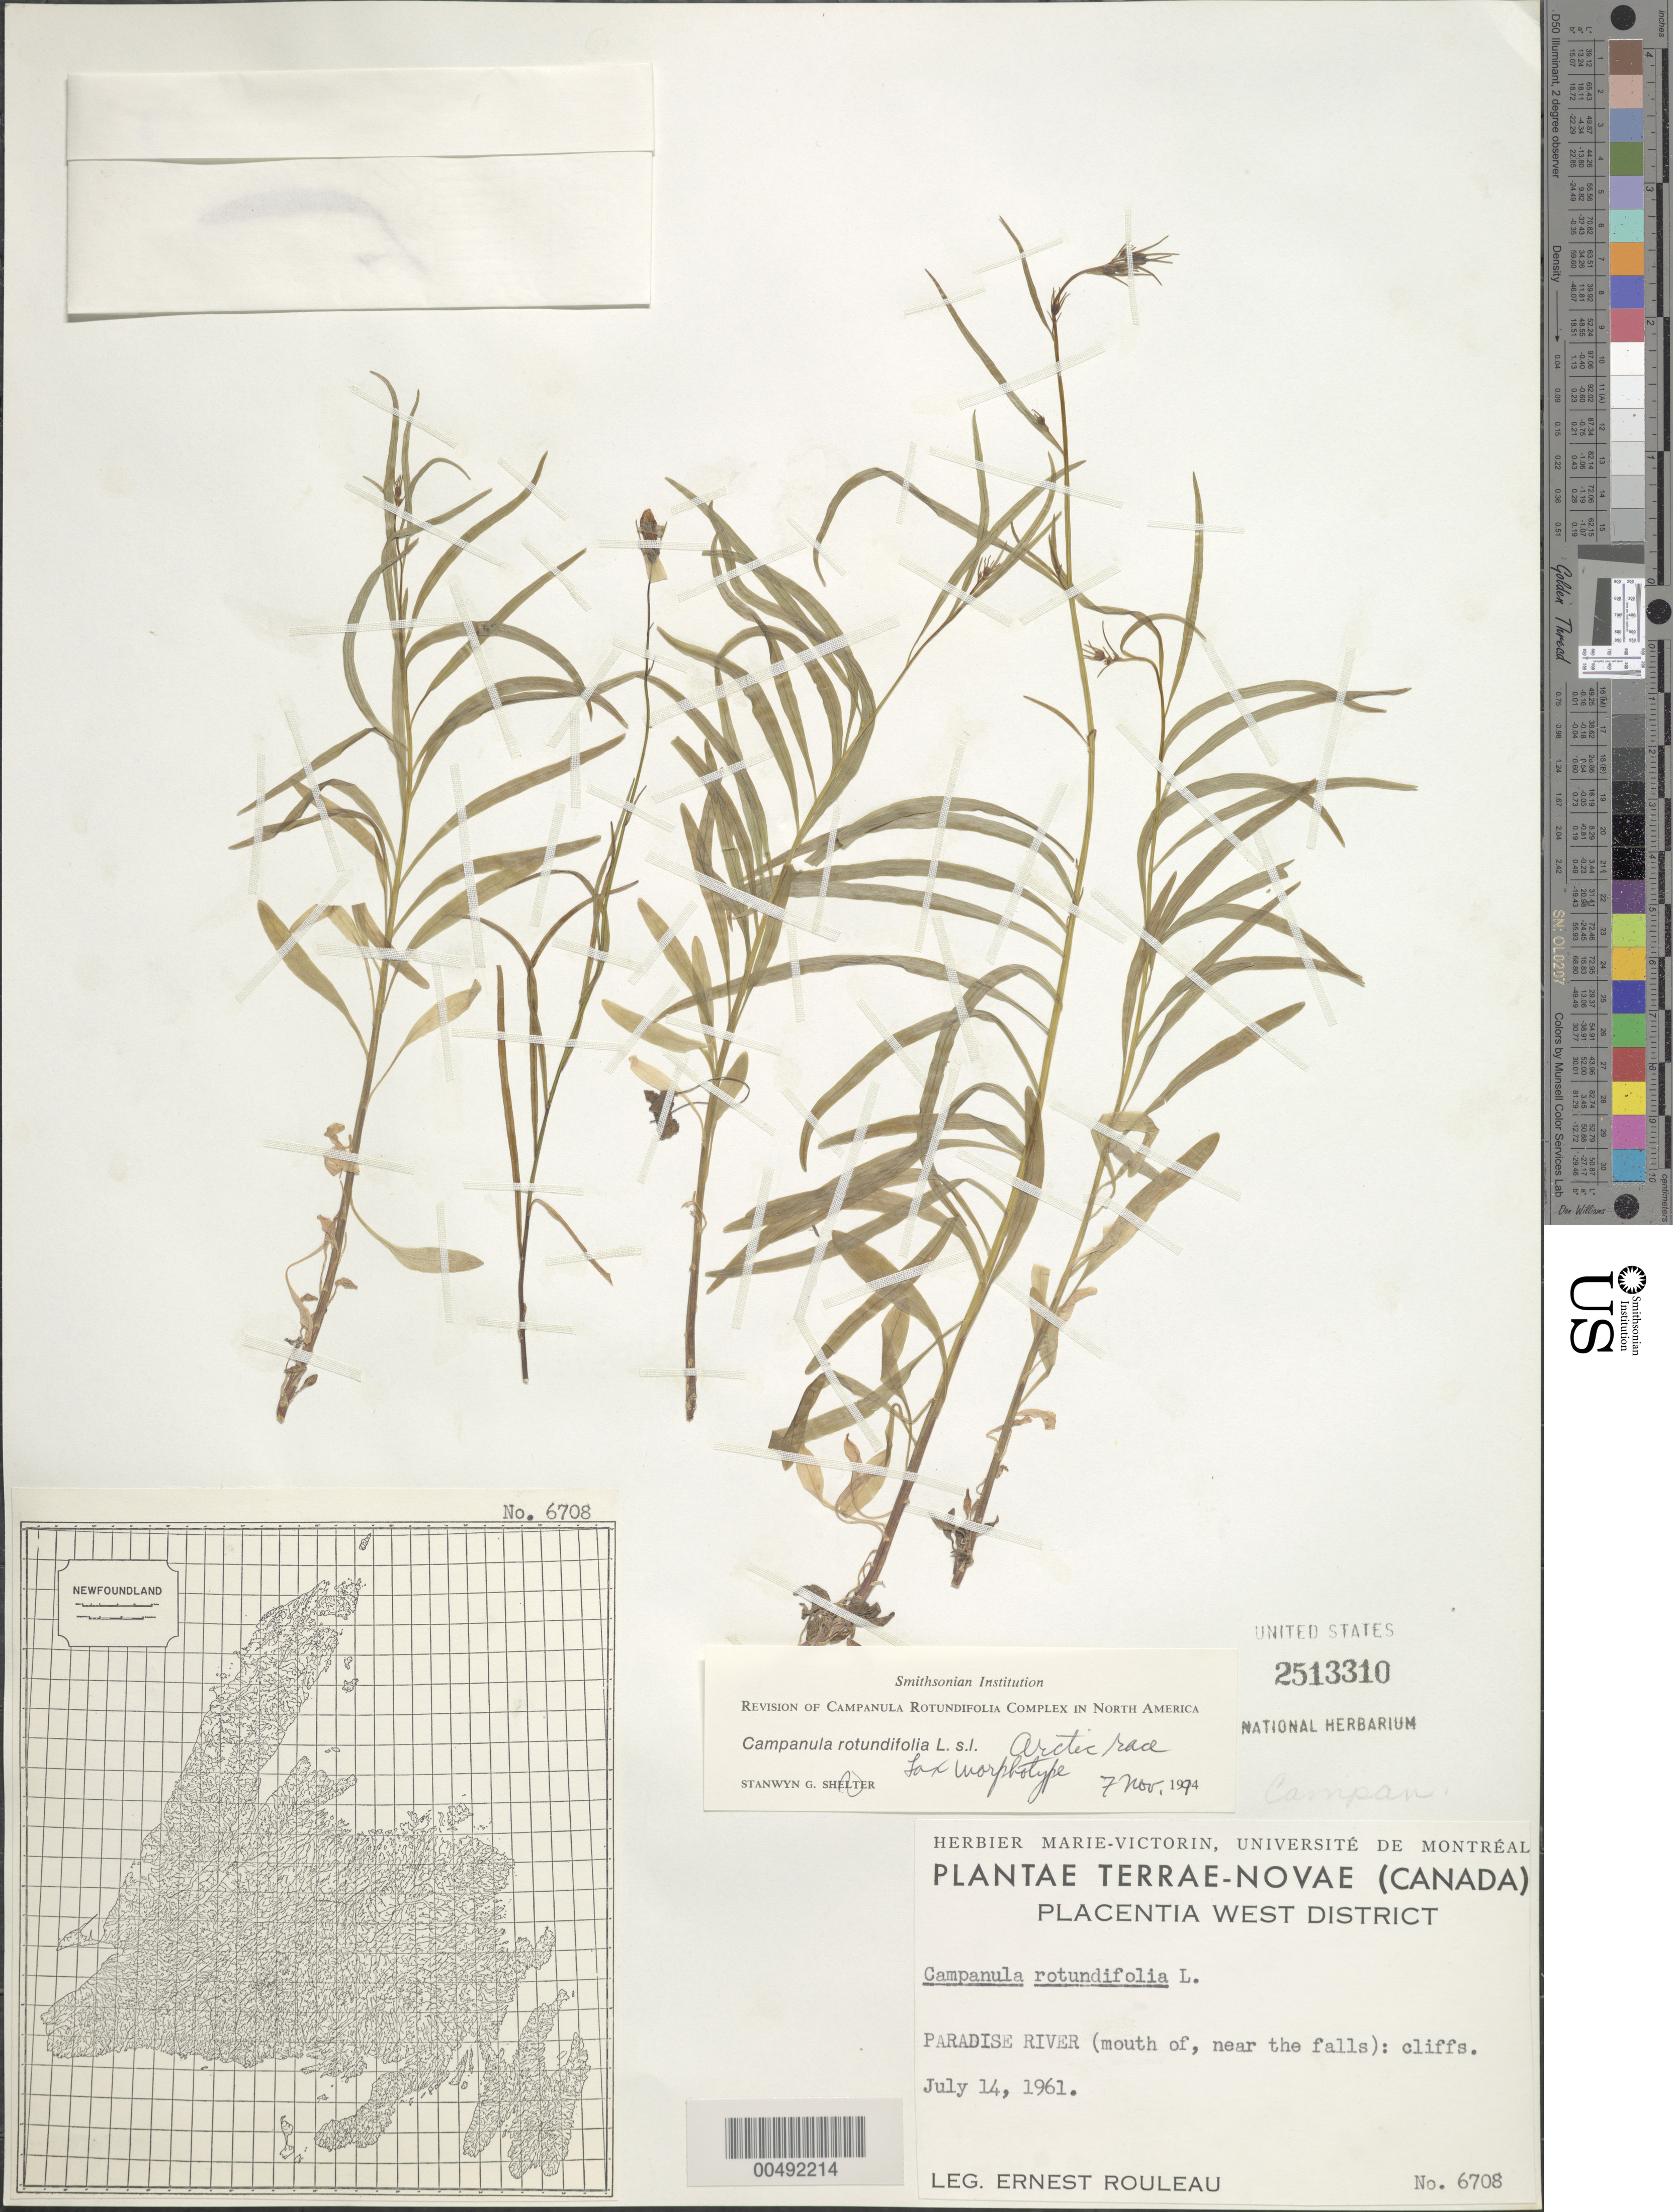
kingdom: Plantae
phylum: Tracheophyta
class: Magnoliopsida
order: Asterales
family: Campanulaceae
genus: Campanula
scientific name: Campanula rotundifolia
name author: L.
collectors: E. Rouleau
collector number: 6708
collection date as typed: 14 Jul 1961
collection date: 1961-07-14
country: Canada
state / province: Newfoundland and Labrador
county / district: Burin-Placentia West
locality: Placentia West District, Paradise River (mouth of, near the falls)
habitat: cliffs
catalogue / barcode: US 2513310